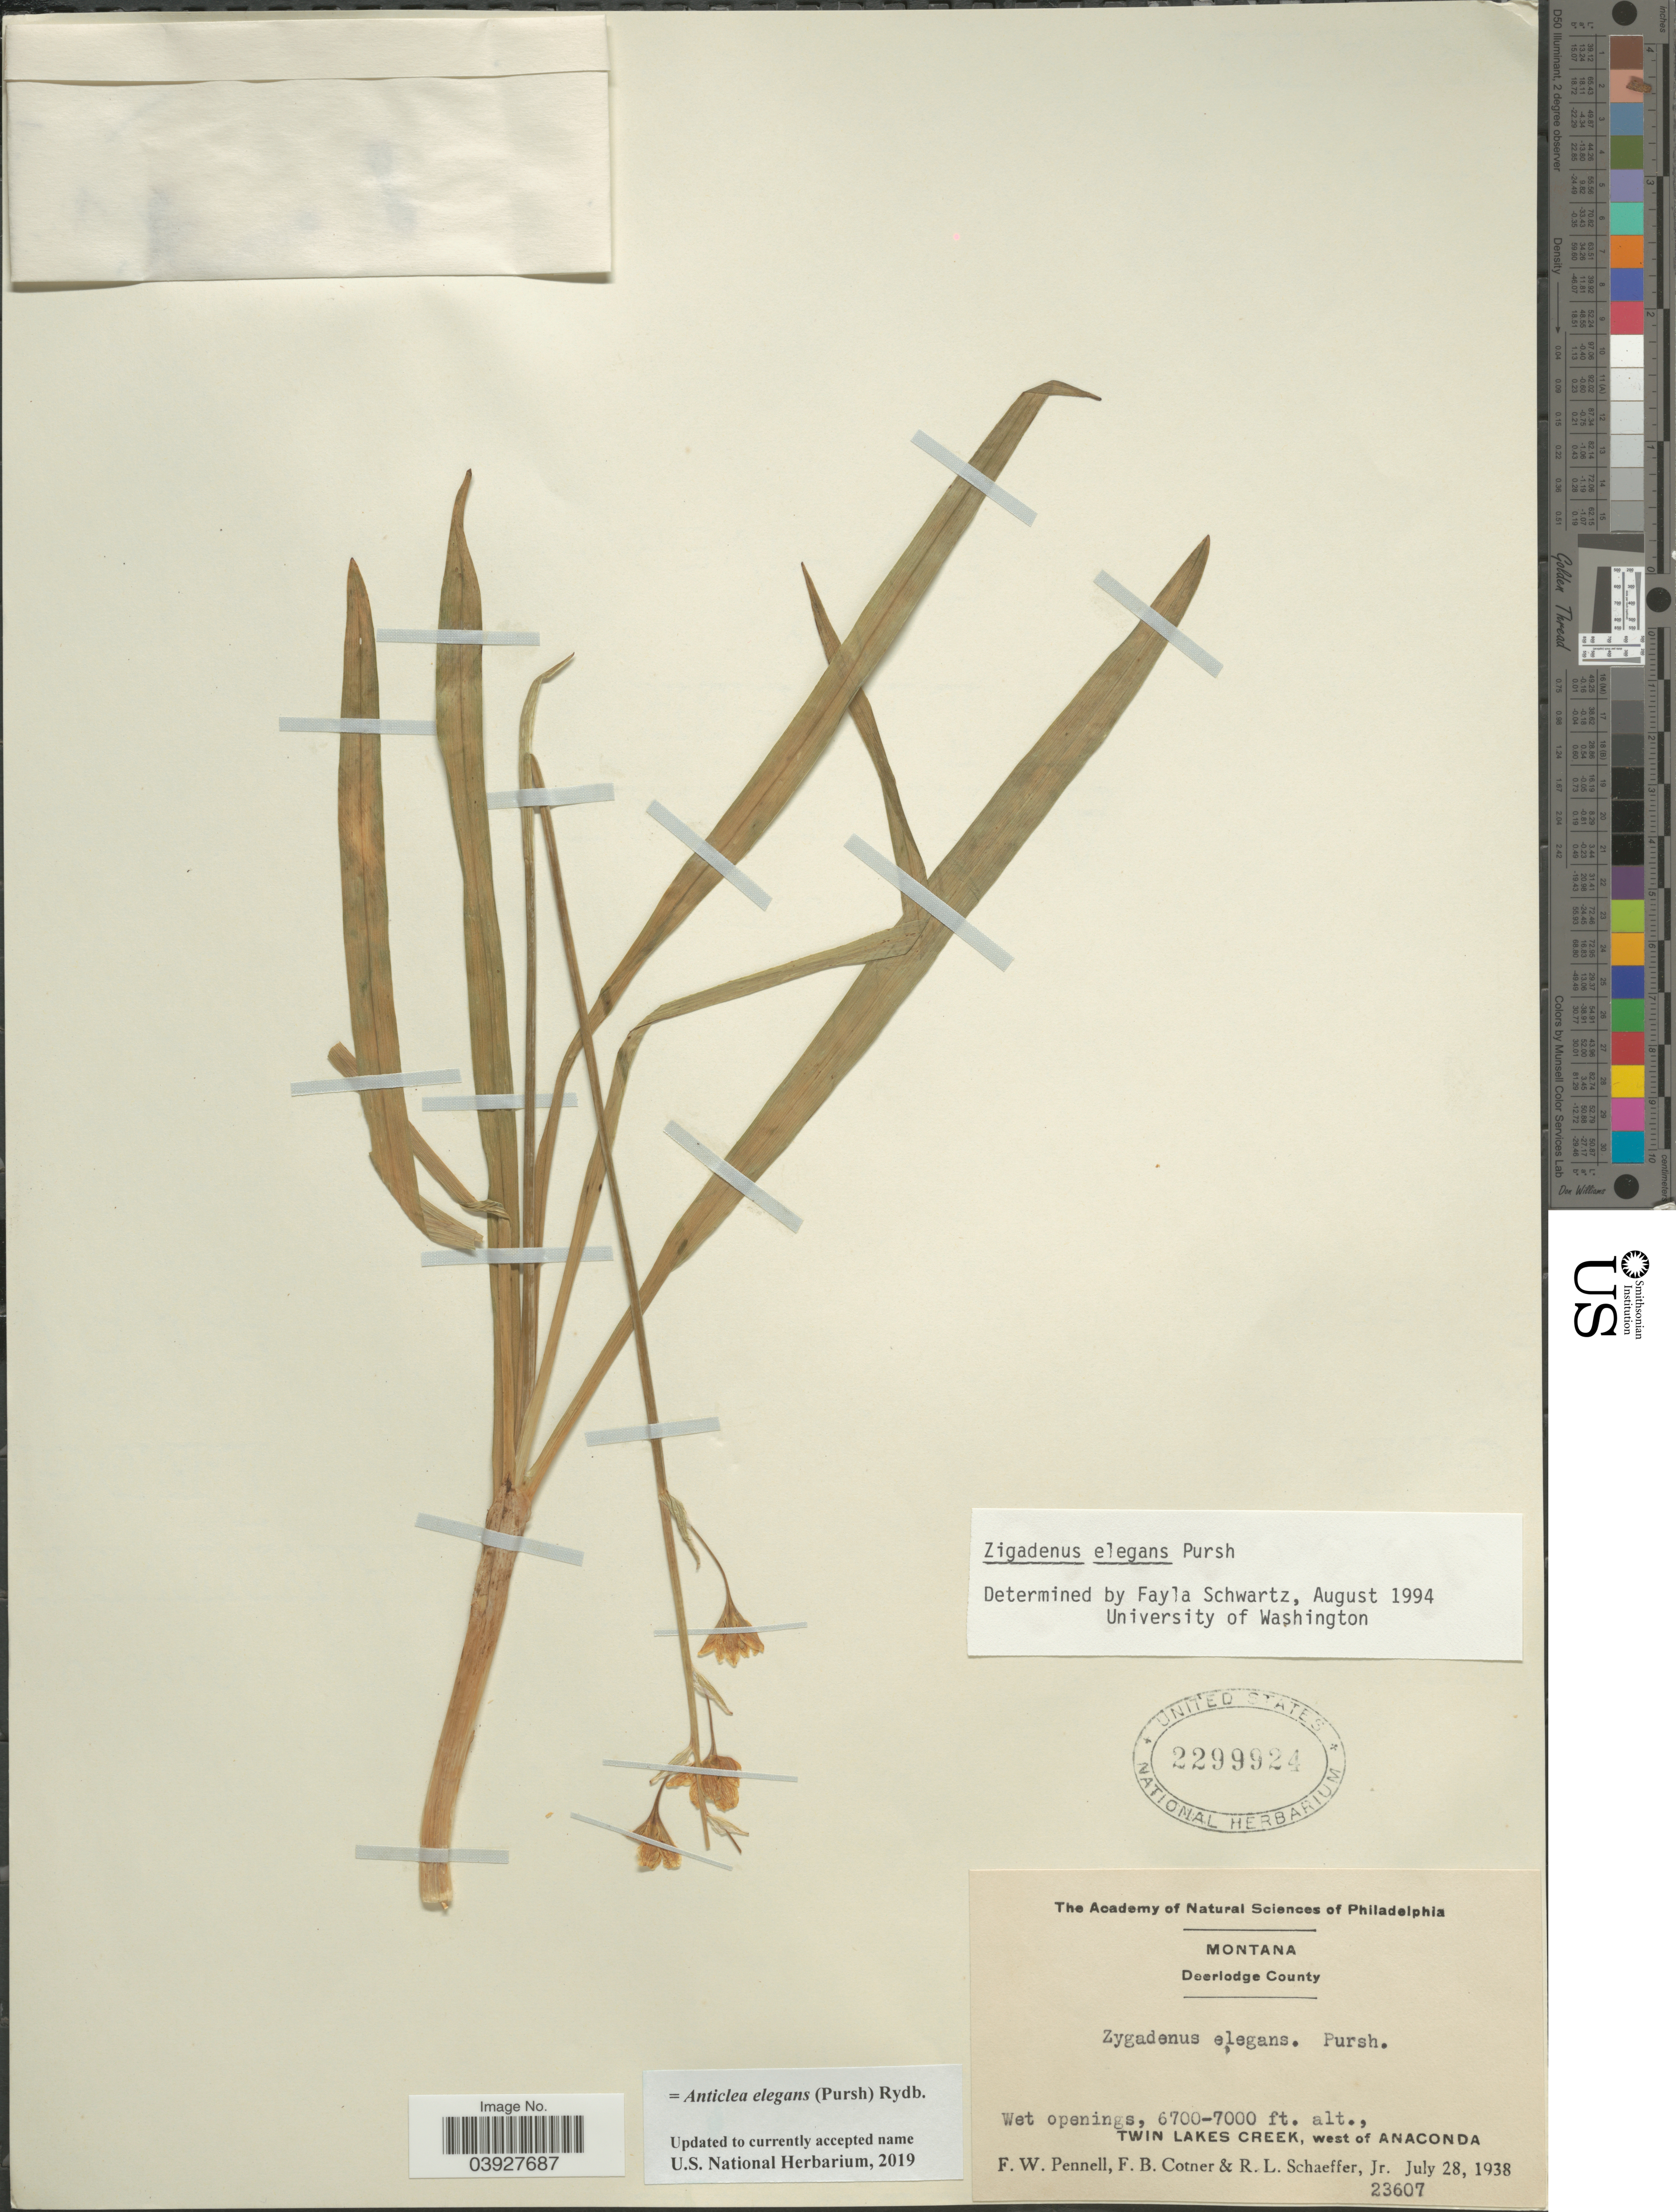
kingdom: Plantae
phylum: Tracheophyta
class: Liliopsida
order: Liliales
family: Melanthiaceae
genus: Anticlea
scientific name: Anticlea elegans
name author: (Pursh) Rydb.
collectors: F. W. Pennell, F. Cotner & R. L. Schaeffer Jr.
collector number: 23607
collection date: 1938-07-28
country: United States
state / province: Montana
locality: Deerlodge County. Twin Lakes Creek, west of Anaconda.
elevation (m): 2042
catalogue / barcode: US 2299924